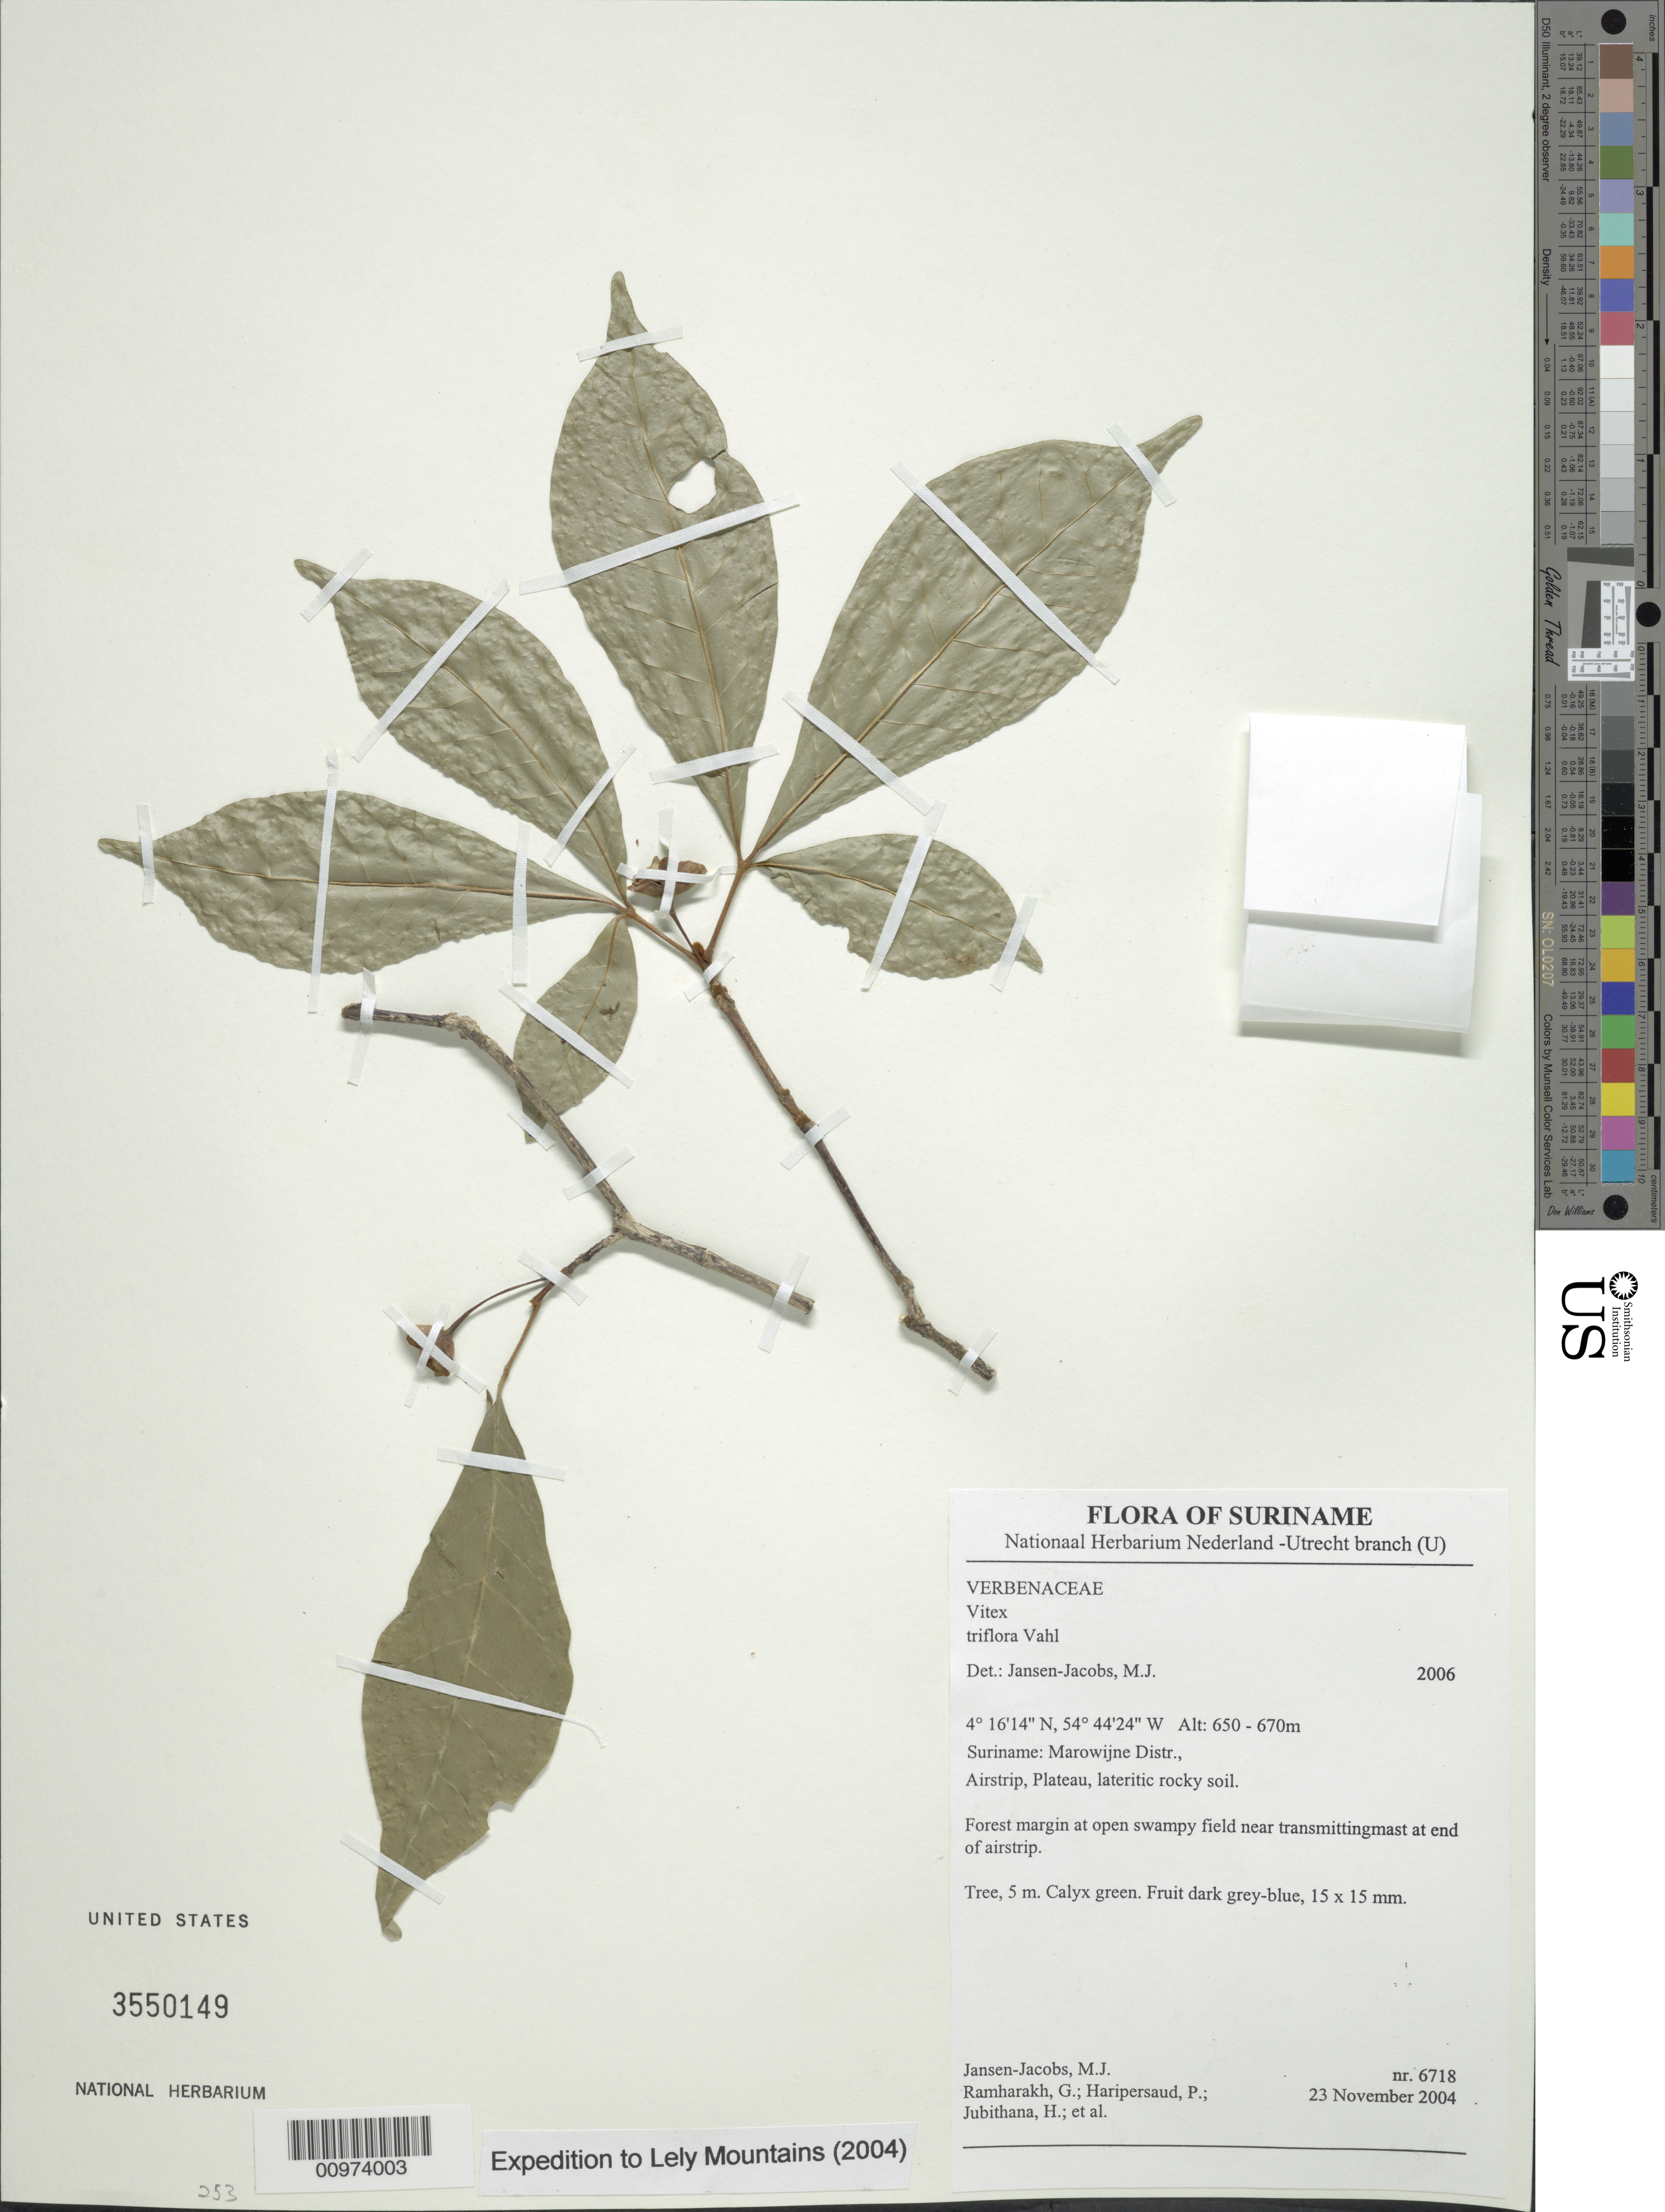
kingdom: Plantae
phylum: Tracheophyta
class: Magnoliopsida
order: Lamiales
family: Lamiaceae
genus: Vitex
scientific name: Vitex triflora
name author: Vahl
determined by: Jansen-Jacobs, M. J., (U), Nationaal Herbarium Nederland, Utrecht University branch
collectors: M. J. Jansen-Jacobs et al.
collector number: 6718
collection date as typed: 23-Nov-04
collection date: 2004-11-23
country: Suriname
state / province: Marowijne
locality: Marowijne Distr., Airstrip, Plateau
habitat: Lateritic rocky soil. Forest margin at open swampy field near transmittignmast at end of airstrip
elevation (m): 650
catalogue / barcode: US 3550149